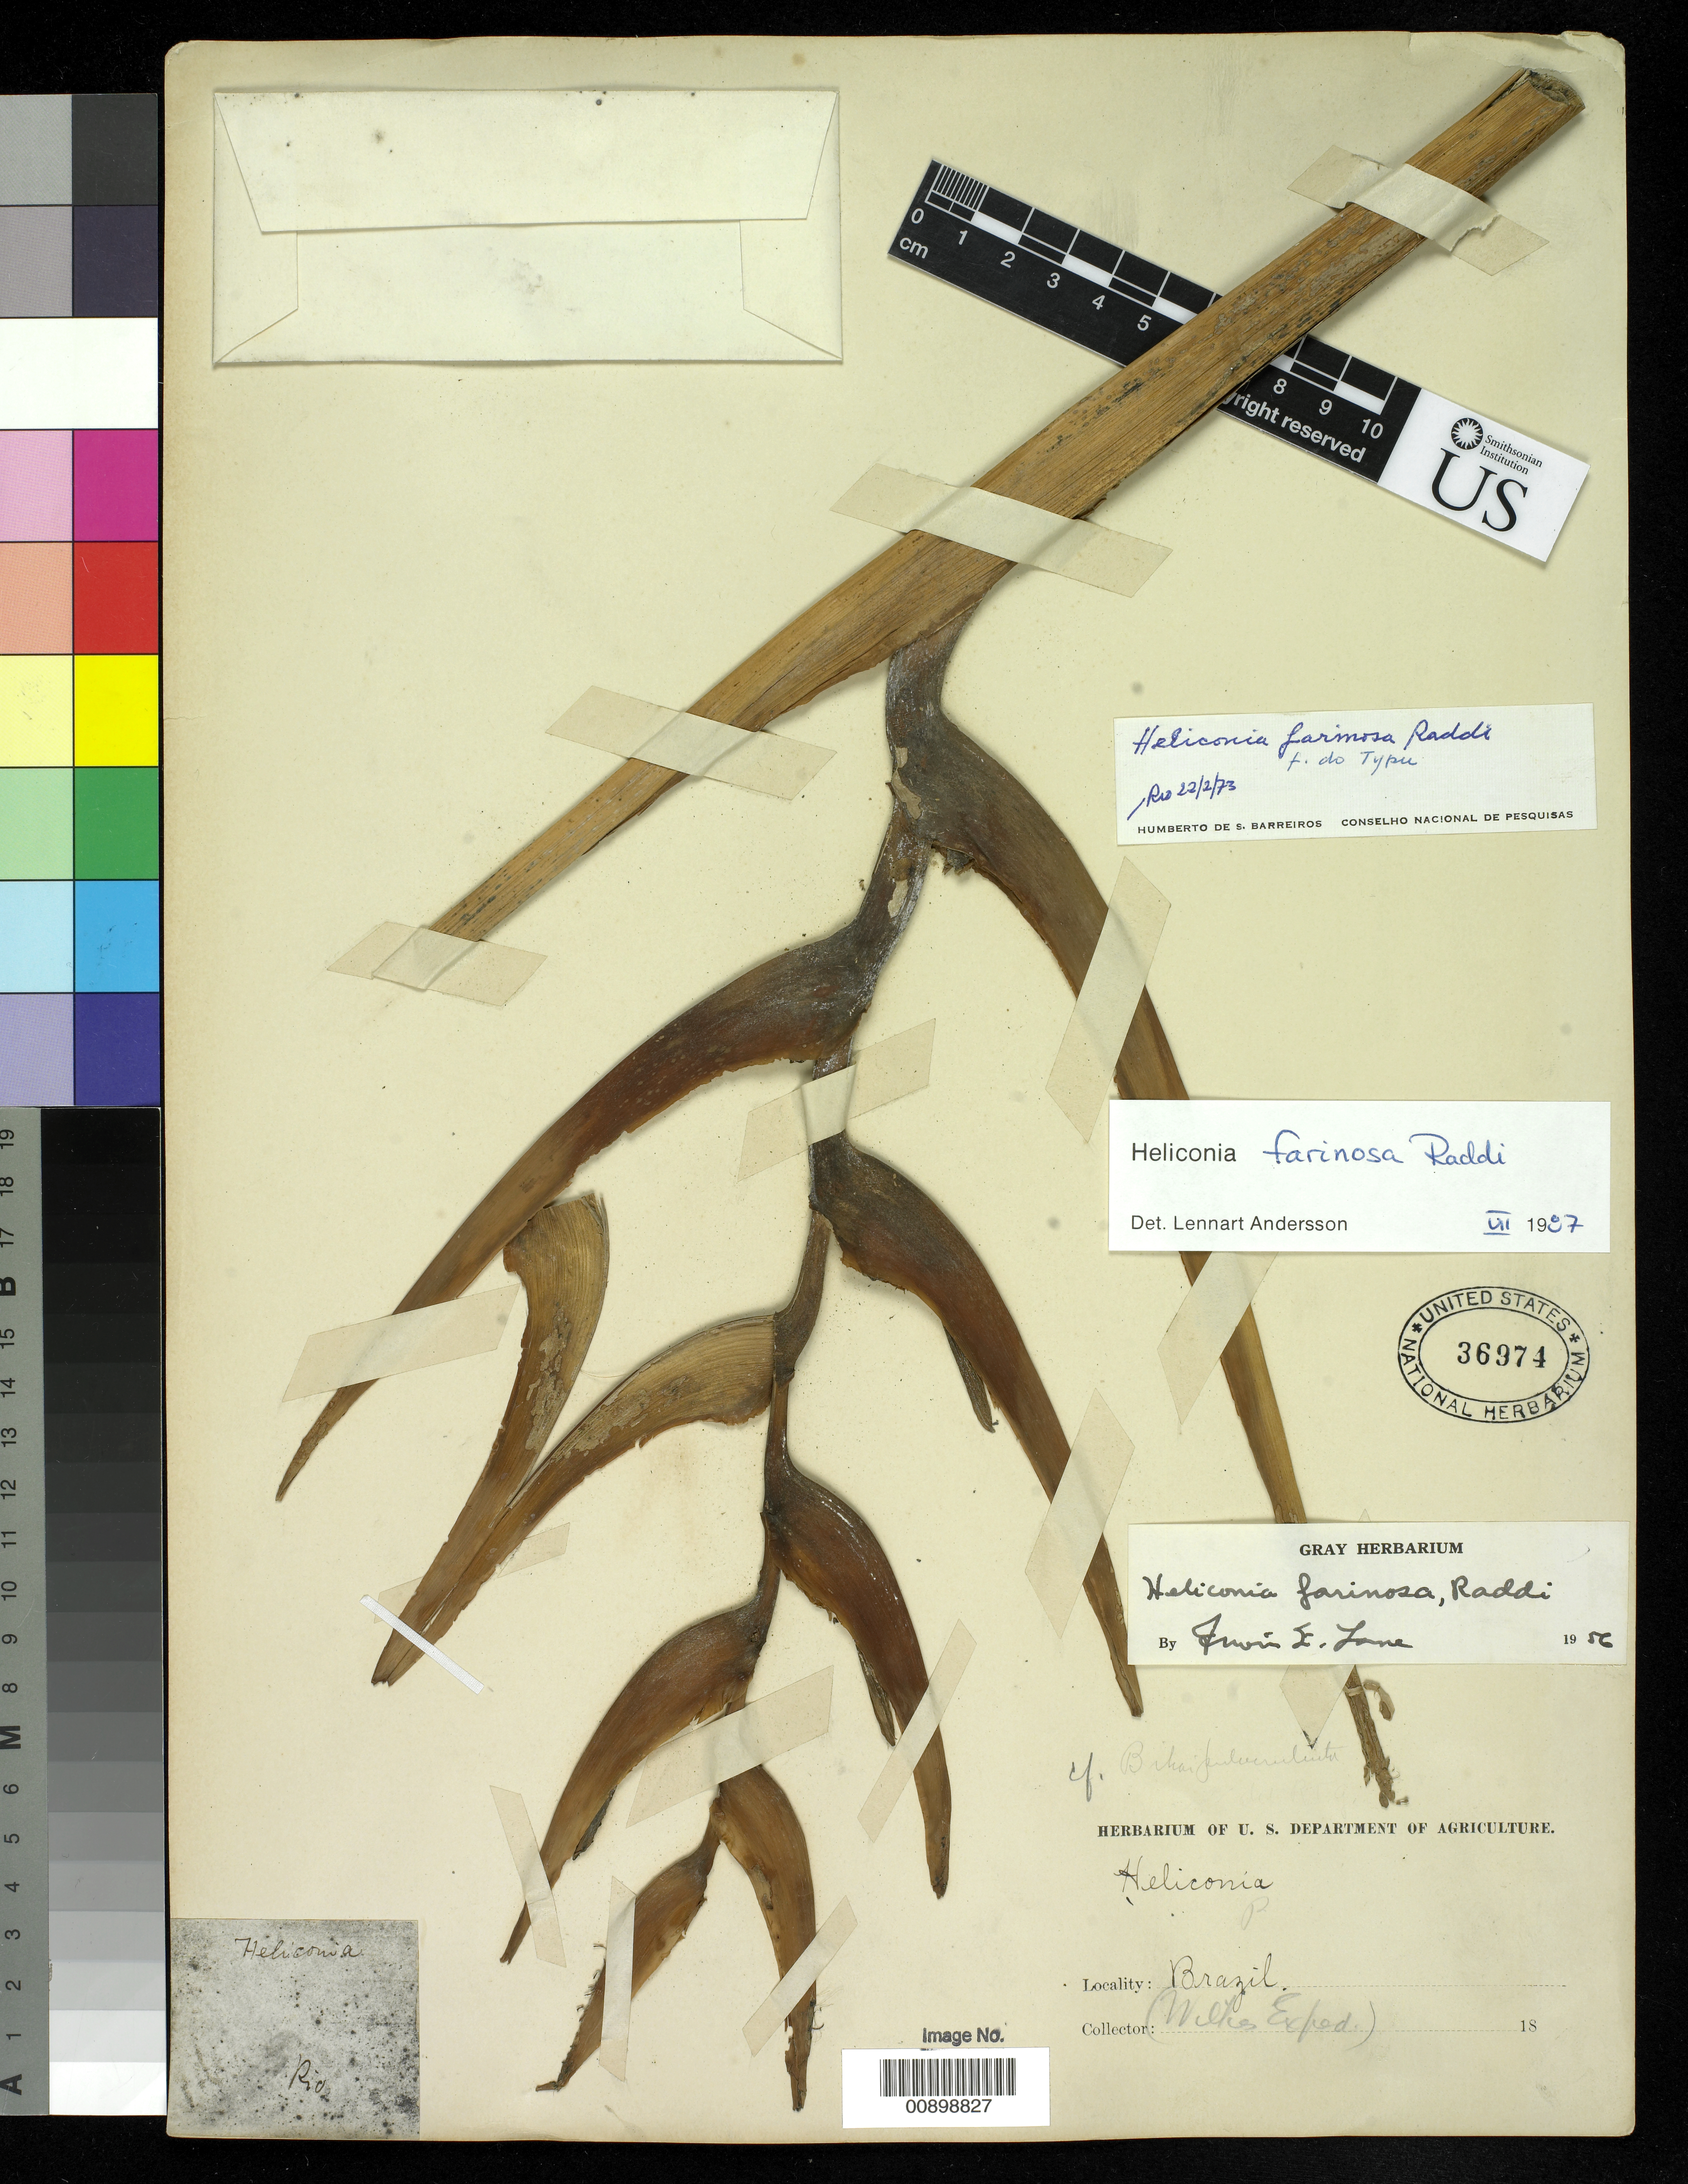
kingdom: Plantae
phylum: Tracheophyta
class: Liliopsida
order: Zingiberales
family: Heliconiaceae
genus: Heliconia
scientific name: Heliconia farinosa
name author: Raddi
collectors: Wilkes Explor. Exped.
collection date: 1838/1842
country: Brazil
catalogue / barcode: US 36974